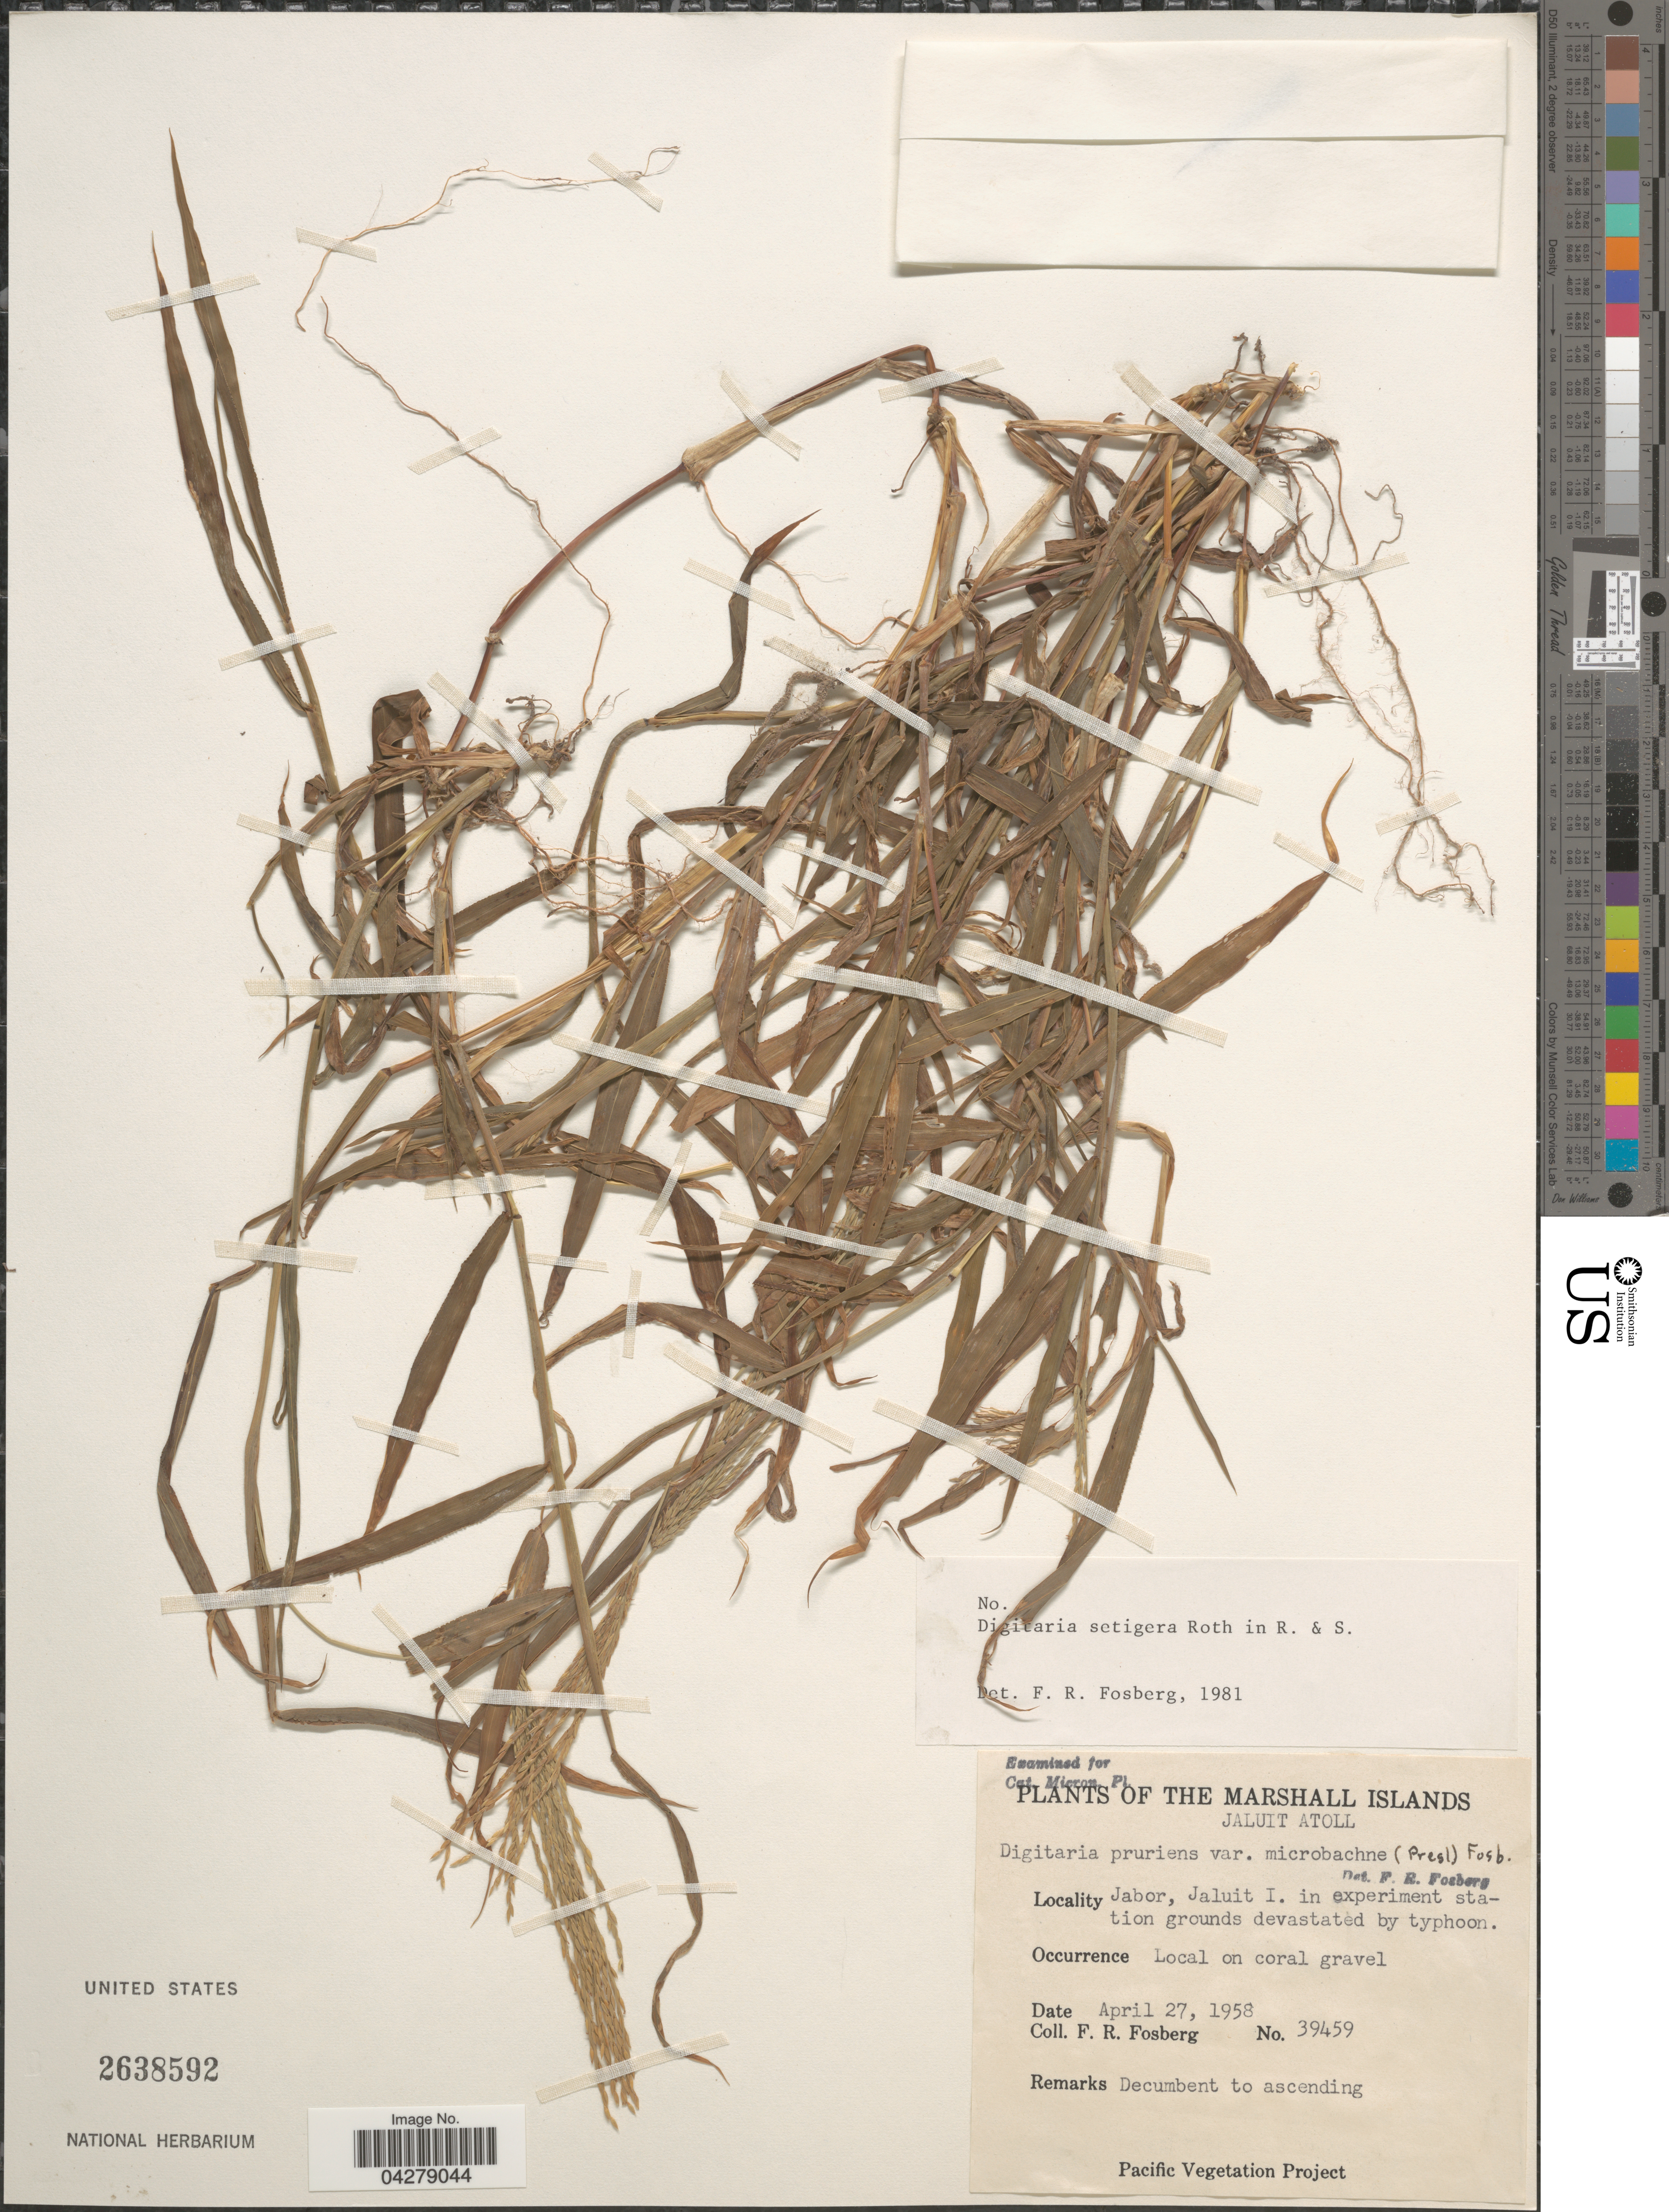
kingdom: Plantae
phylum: Tracheophyta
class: Liliopsida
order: Poales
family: Poaceae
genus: Digitaria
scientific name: Digitaria setigera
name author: Roth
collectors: F. R. Fosberg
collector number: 39459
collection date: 1958-04-27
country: Marshall Islands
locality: Jaluit Atoll. Jabor, Jaluit I. in experiment station grounds devastated by typhoon.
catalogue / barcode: US 2638592